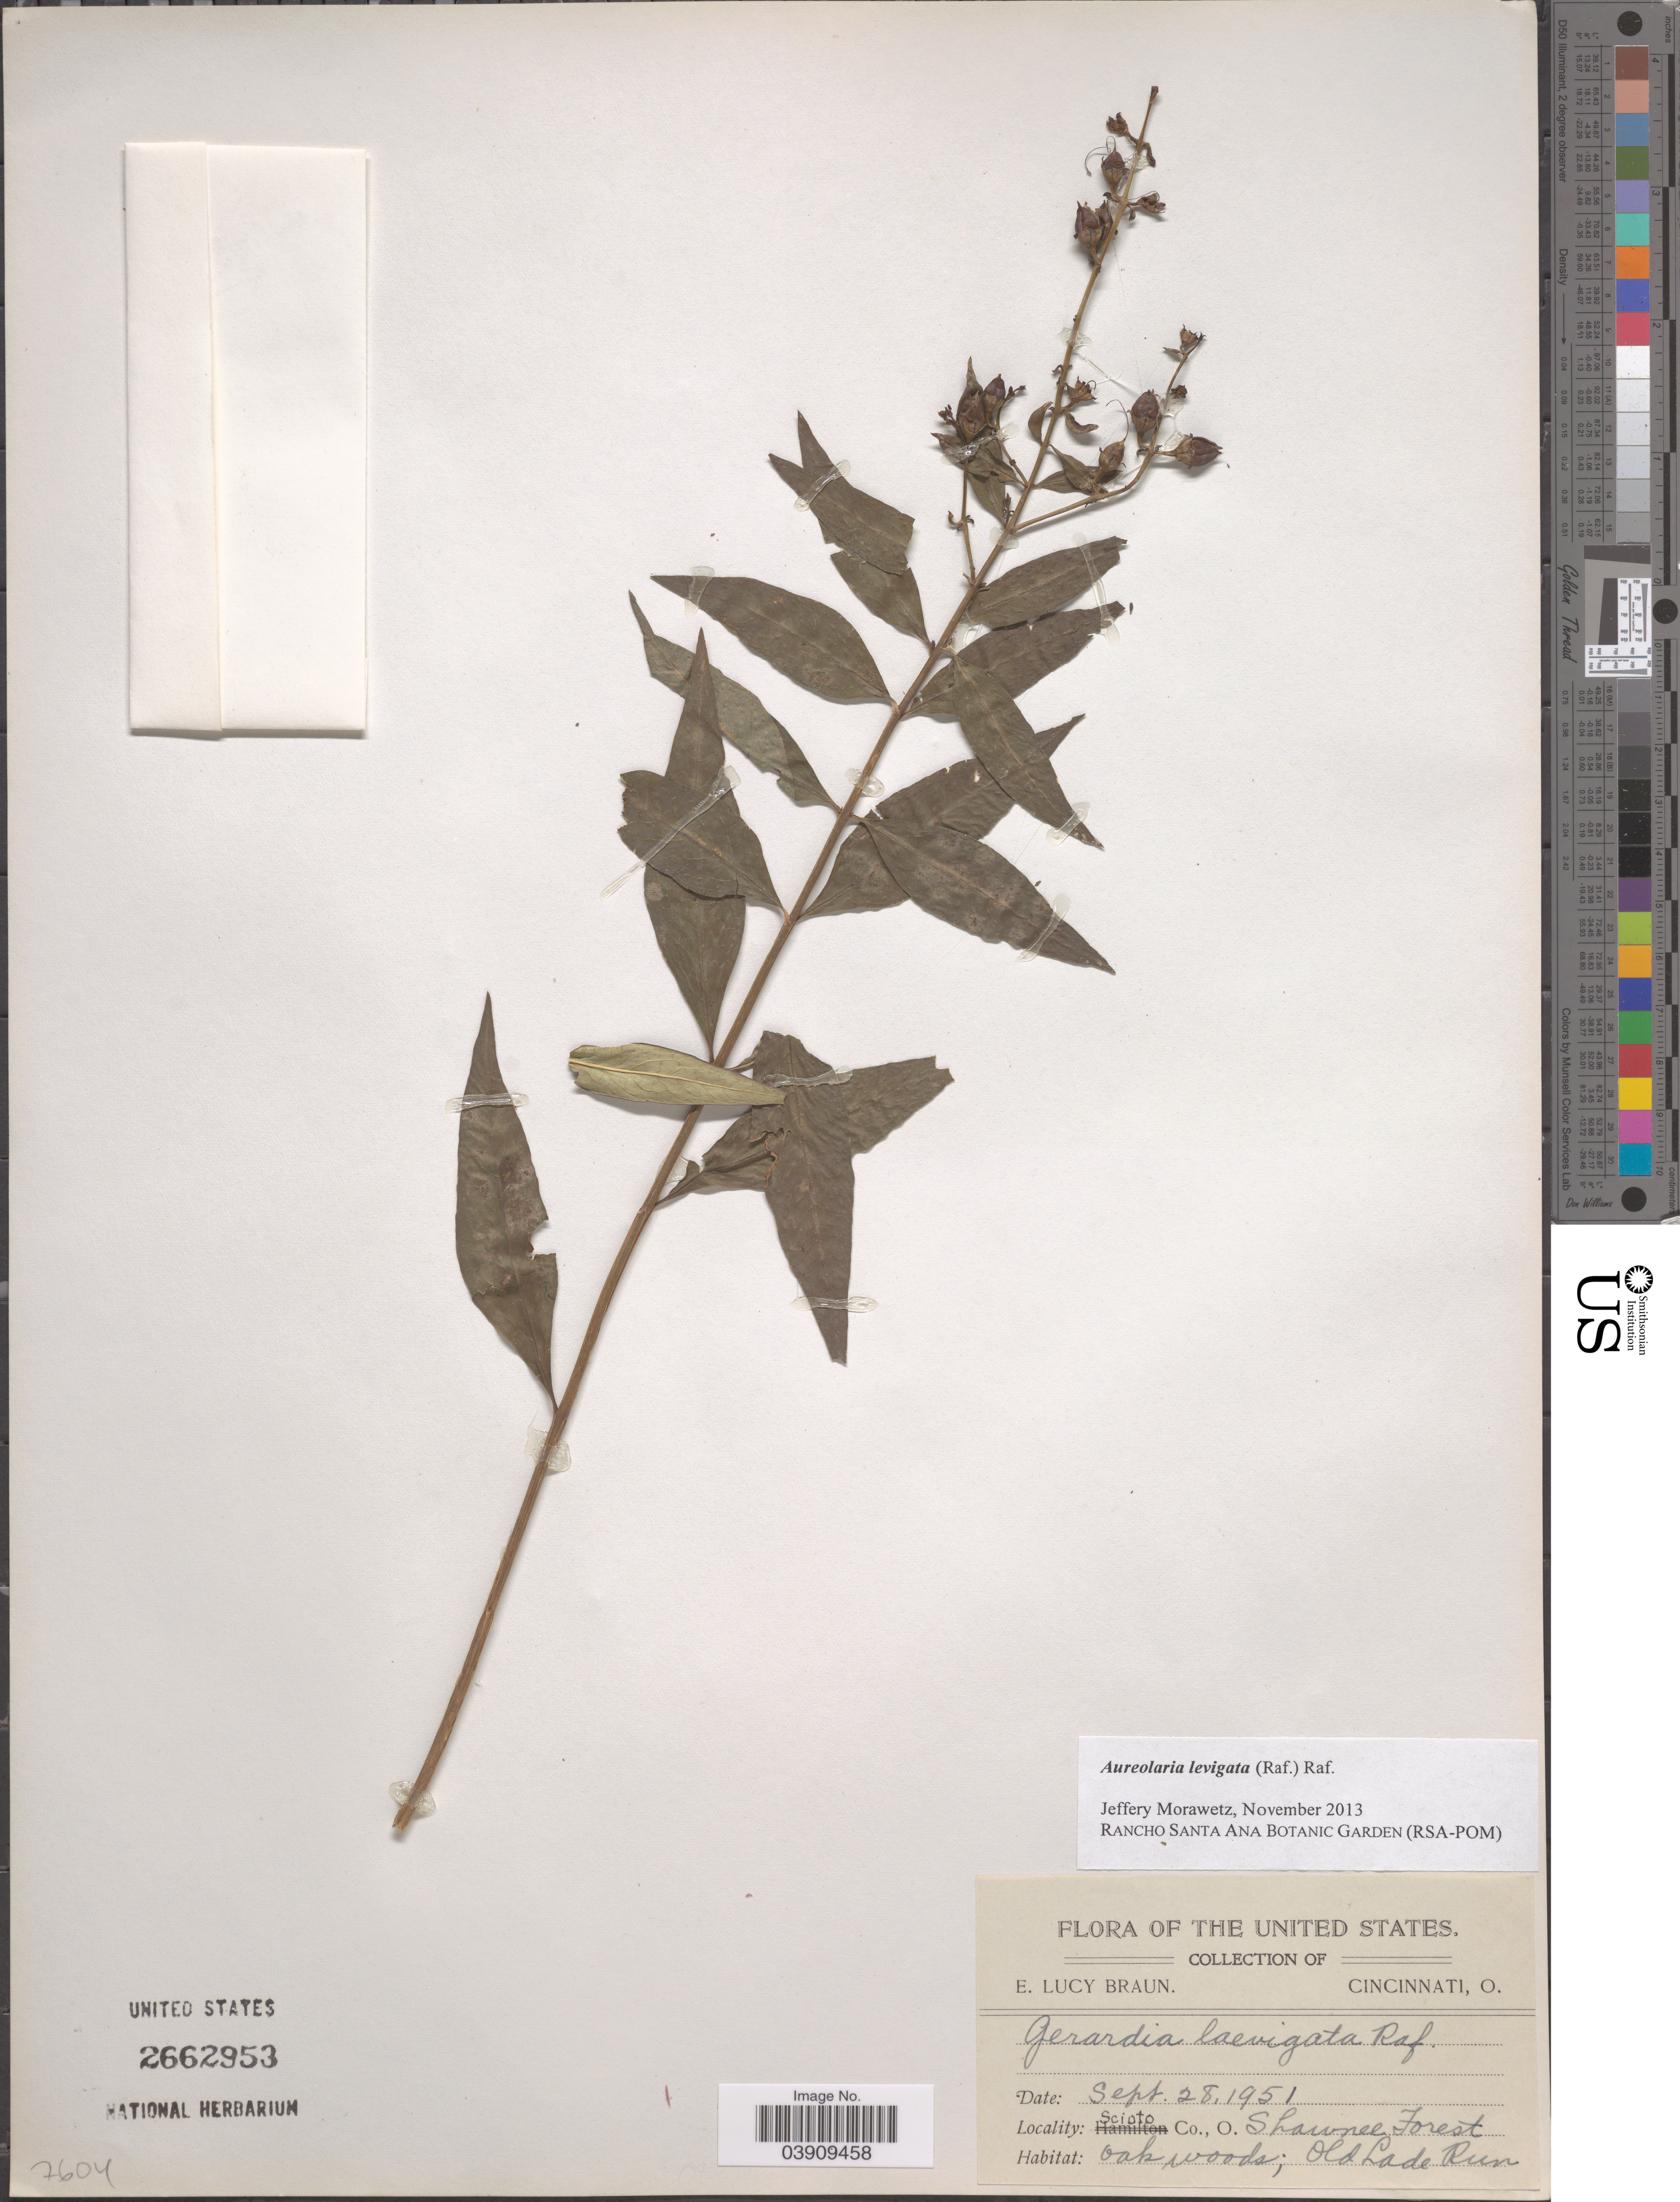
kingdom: Plantae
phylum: Tracheophyta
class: Magnoliopsida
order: Lamiales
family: Orobanchaceae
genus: Aureolaria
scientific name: Aureolaria laevigata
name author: (Raf.) Raf.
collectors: E. L. Braun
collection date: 1951-09-28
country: United States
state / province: Ohio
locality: Scioto Co. Shawnee Forest. Old Lade Run.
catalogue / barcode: US 2662953